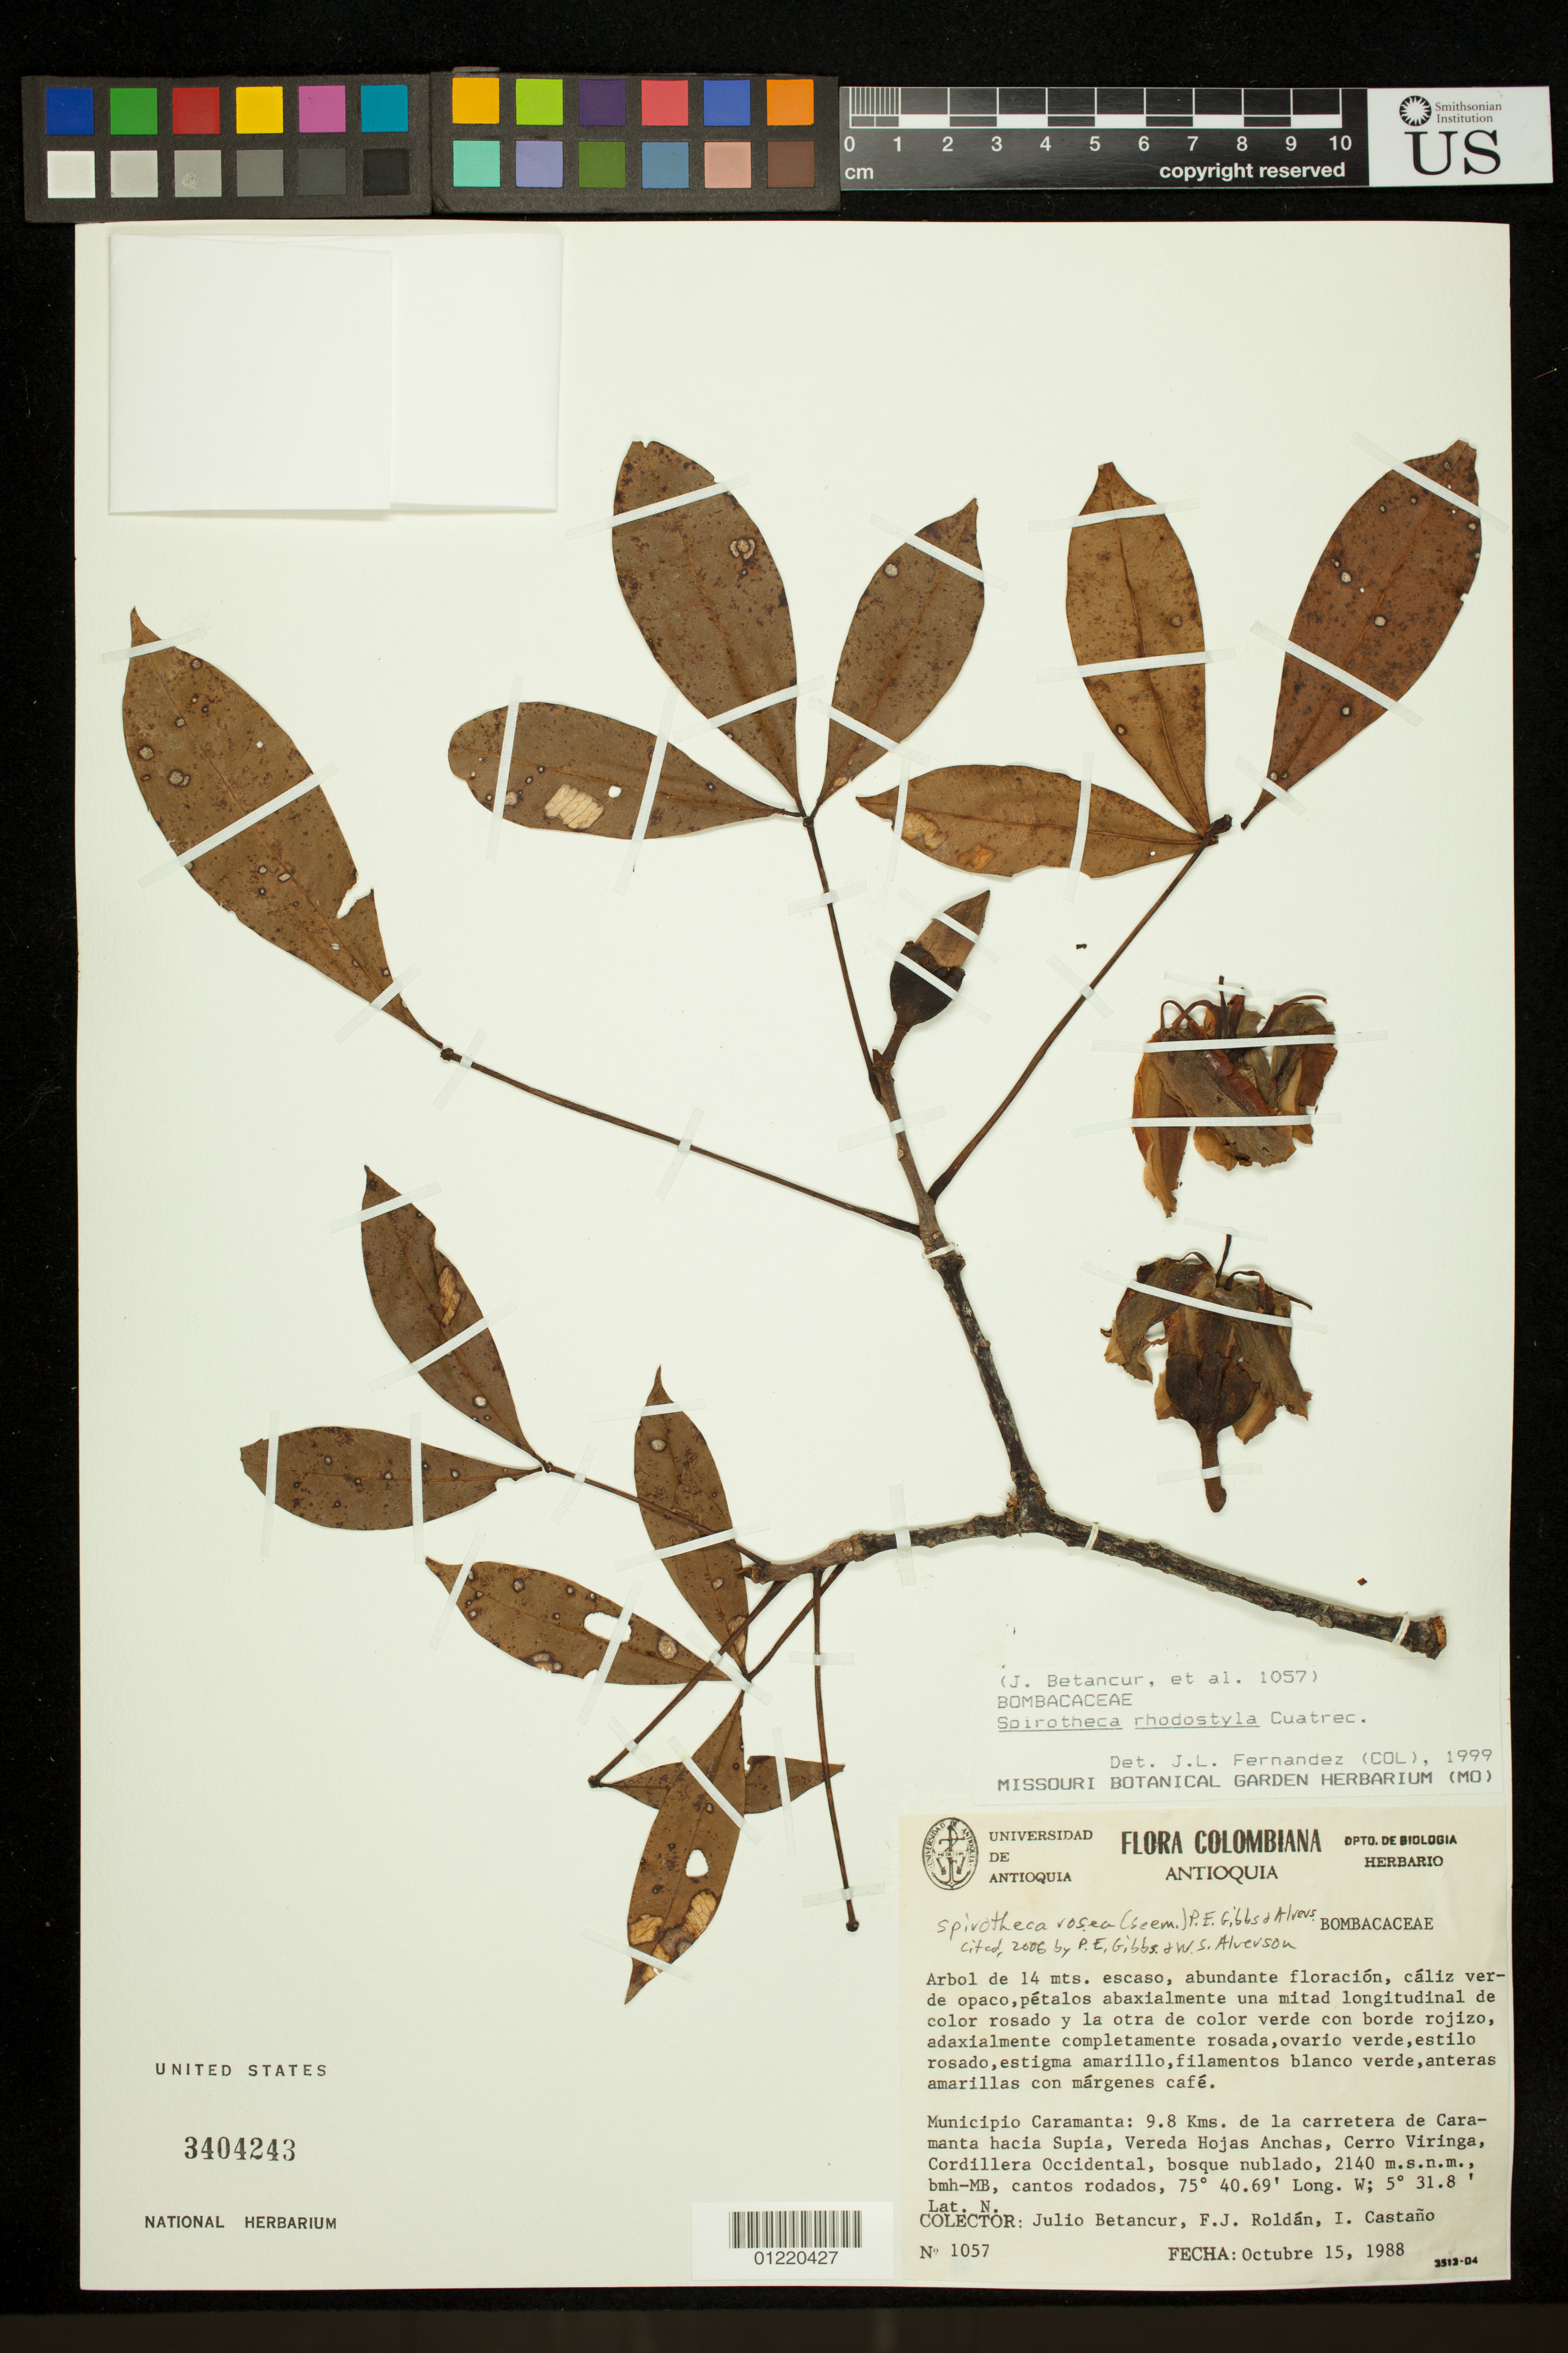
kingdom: Plantae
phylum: Tracheophyta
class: Magnoliopsida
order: Malvales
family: Malvaceae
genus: Spirotheca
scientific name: Spirotheca rosea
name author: (Cuatrec.) Gibbs & W.S. Alverson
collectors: J. C. Betancur, F. J. Roldán & I. Castaño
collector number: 1057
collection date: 1988-10-15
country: Colombia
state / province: Antioquia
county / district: Caramanta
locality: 9.8 Kms. De la carretera de Caramanta hacia Supia, Vereda Hojas Anchas, Cerro Viringa, Cordillera Occidental, bosque nublado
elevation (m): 2140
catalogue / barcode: US 3404243